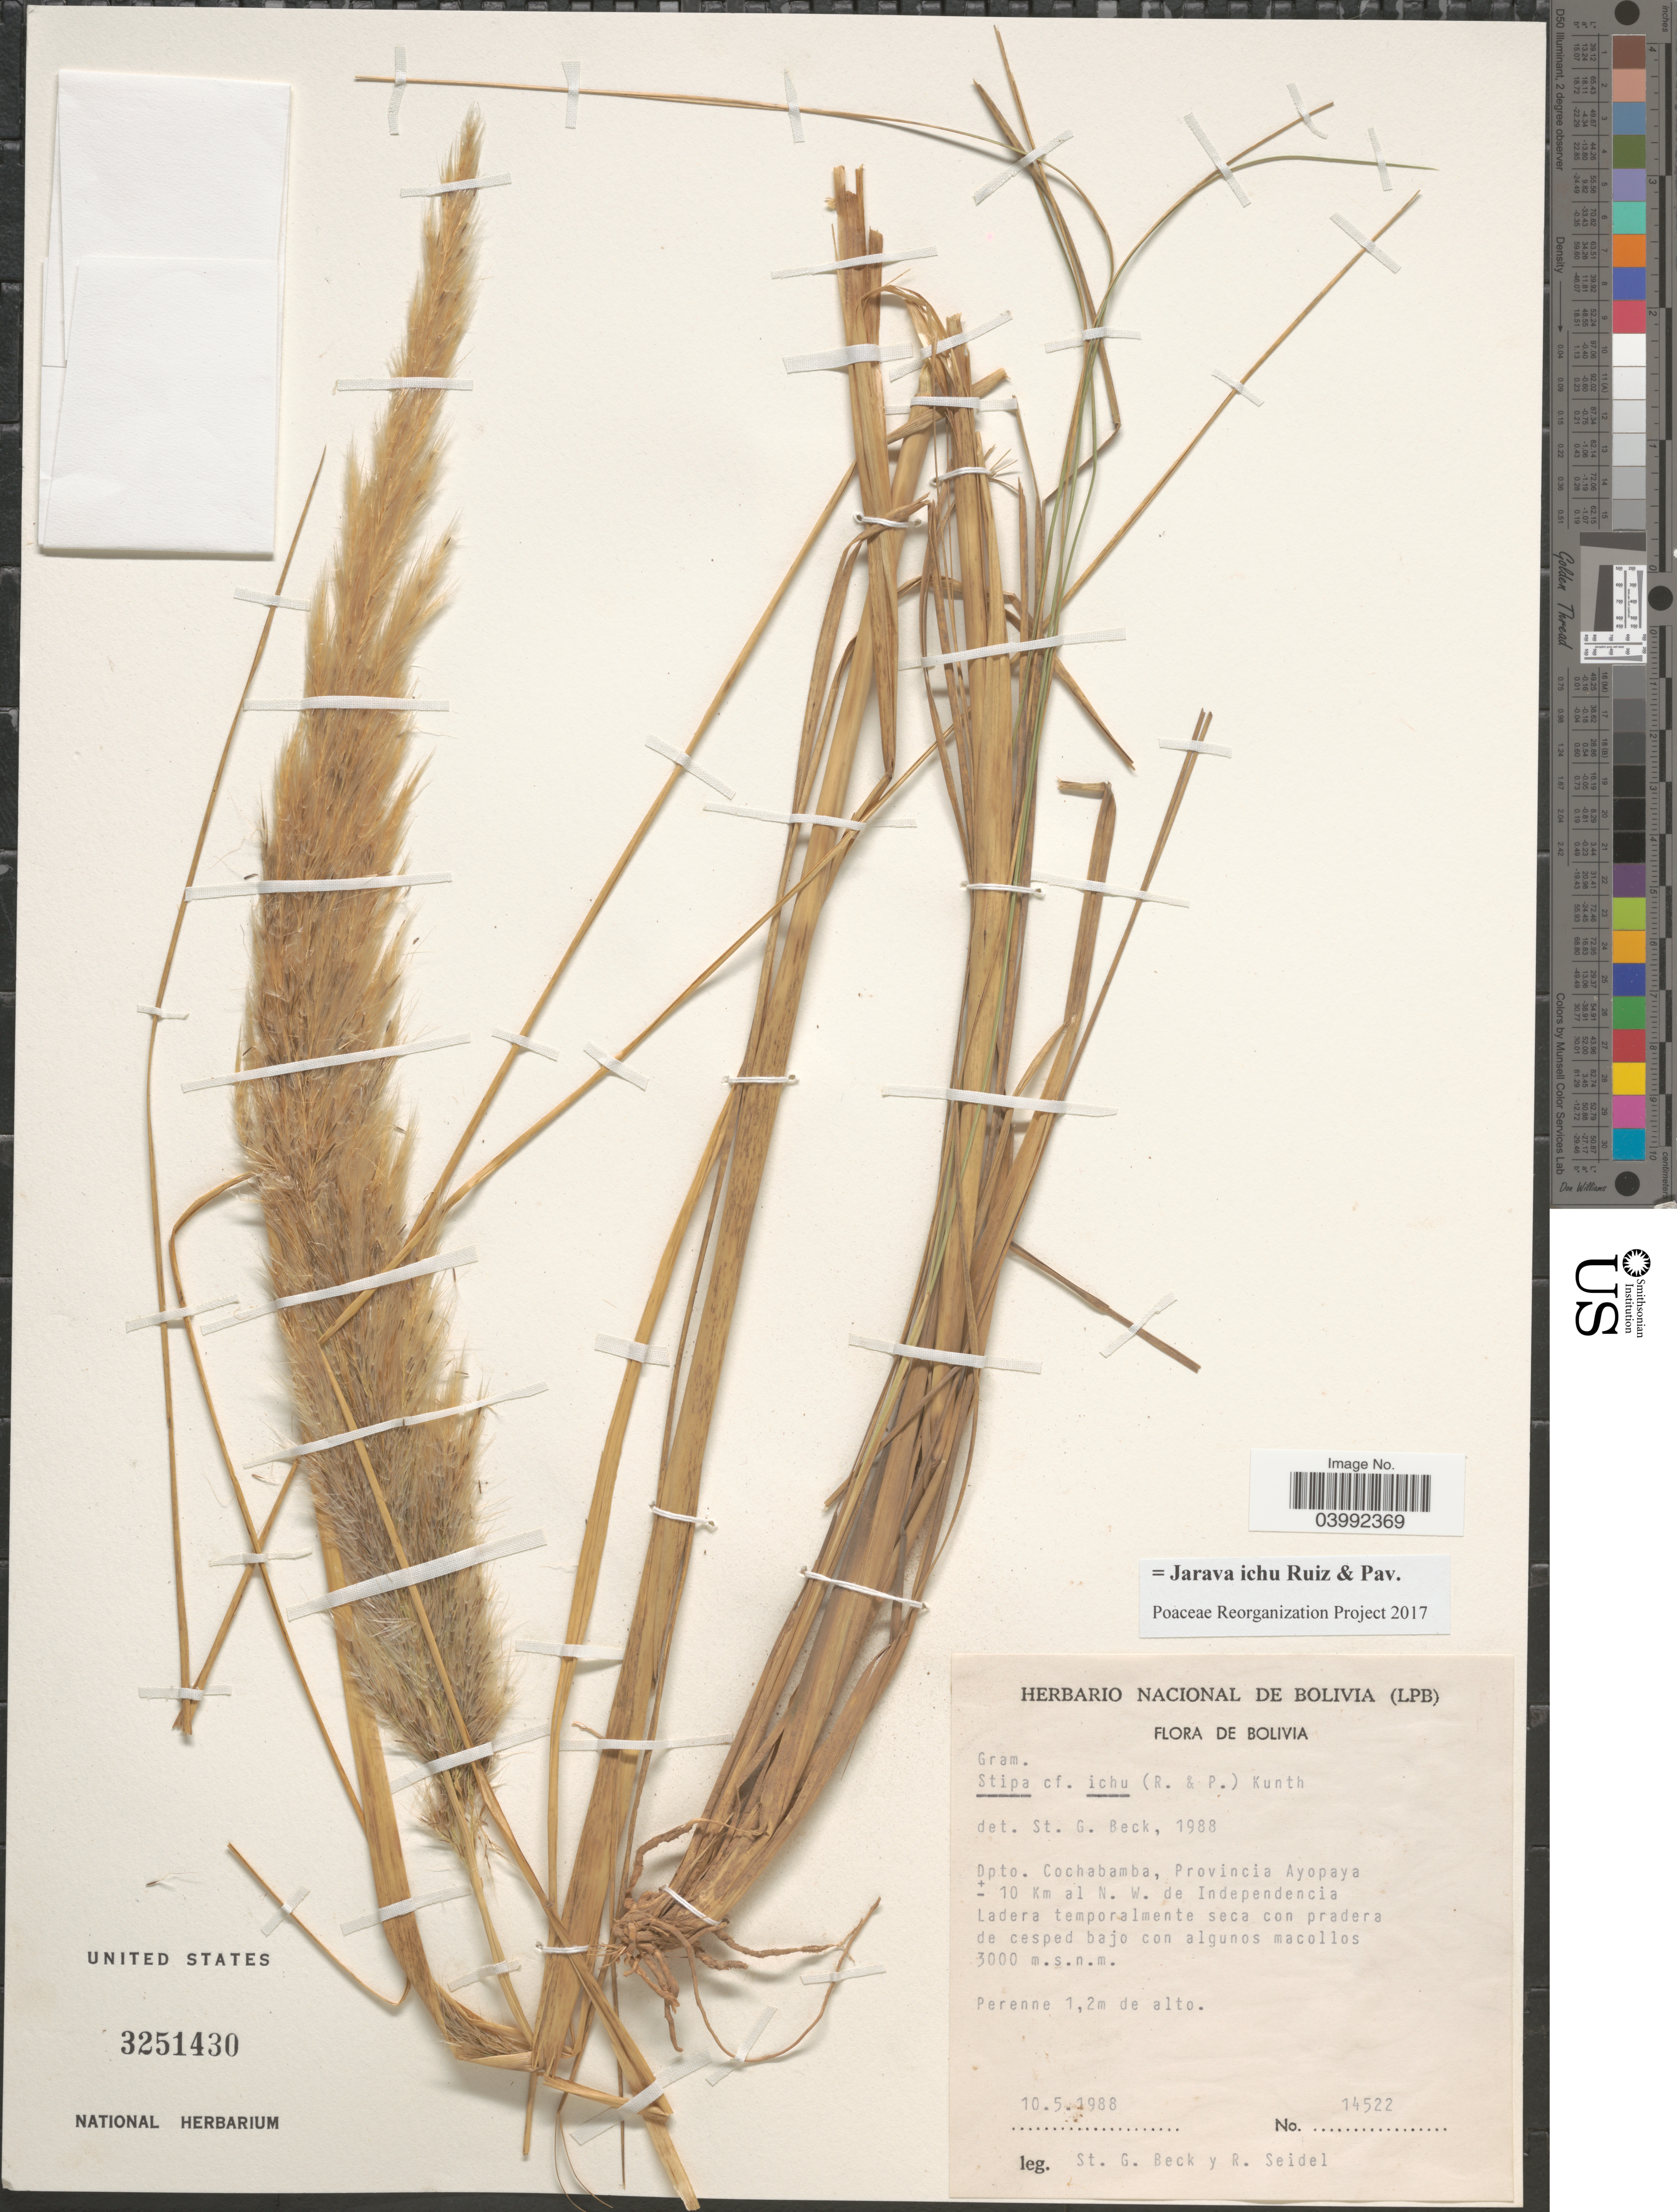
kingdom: Plantae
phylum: Tracheophyta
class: Liliopsida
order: Poales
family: Poaceae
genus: Jarava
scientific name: Jarava ichu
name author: Ruiz & Pav.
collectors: S. G. Beck & R. Seidel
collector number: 14522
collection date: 1988-05-10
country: Bolivia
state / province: Cochabamba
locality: Dpto. Cochabamba, Provincia Ayopaya ± 10 Km al N. W. de Independencia Ladera temporalmente seca con pradera de cesped bajo con algunos macollos.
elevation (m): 3000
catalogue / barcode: US 3251430